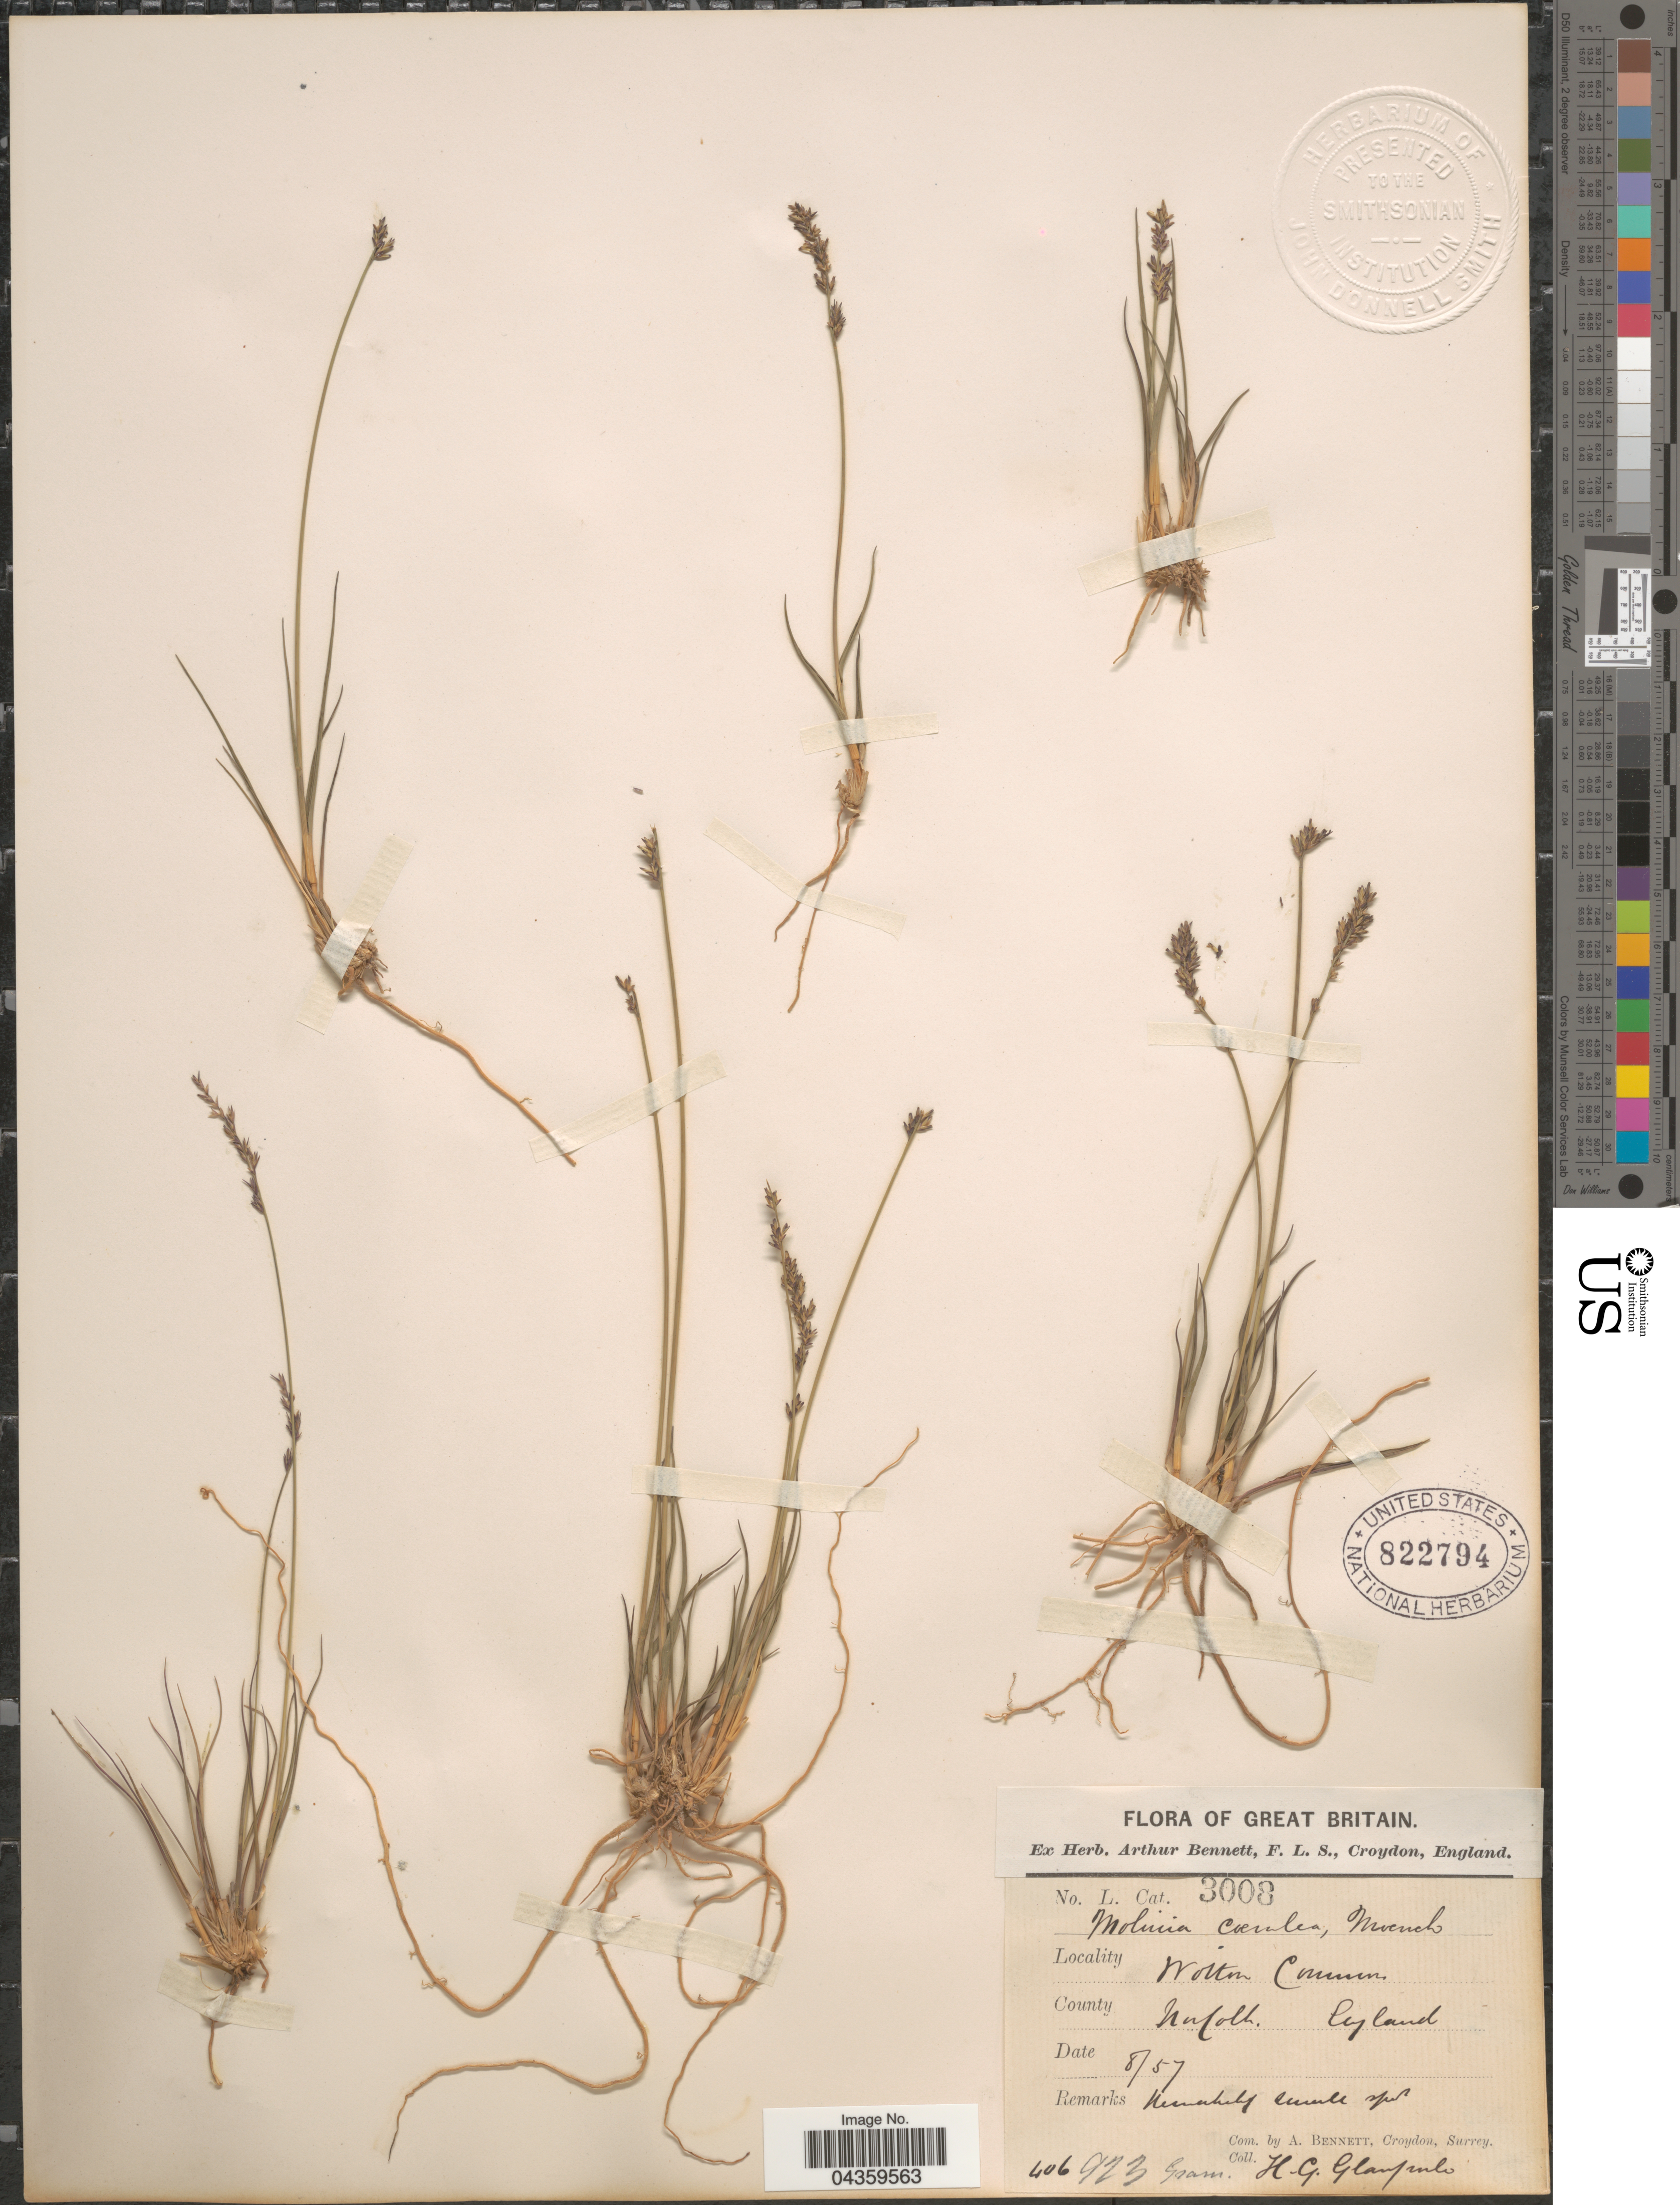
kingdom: Plantae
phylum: Tracheophyta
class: Liliopsida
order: Poales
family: Poaceae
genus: Molinia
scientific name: Molinia caerulea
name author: (L.) Moench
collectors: H. Glanpuh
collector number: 406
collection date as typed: Transcribed d/m/y: /8/57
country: United Kingdom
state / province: England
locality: Great Britain. Wotton Common. Norfolk England.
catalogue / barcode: US 822794